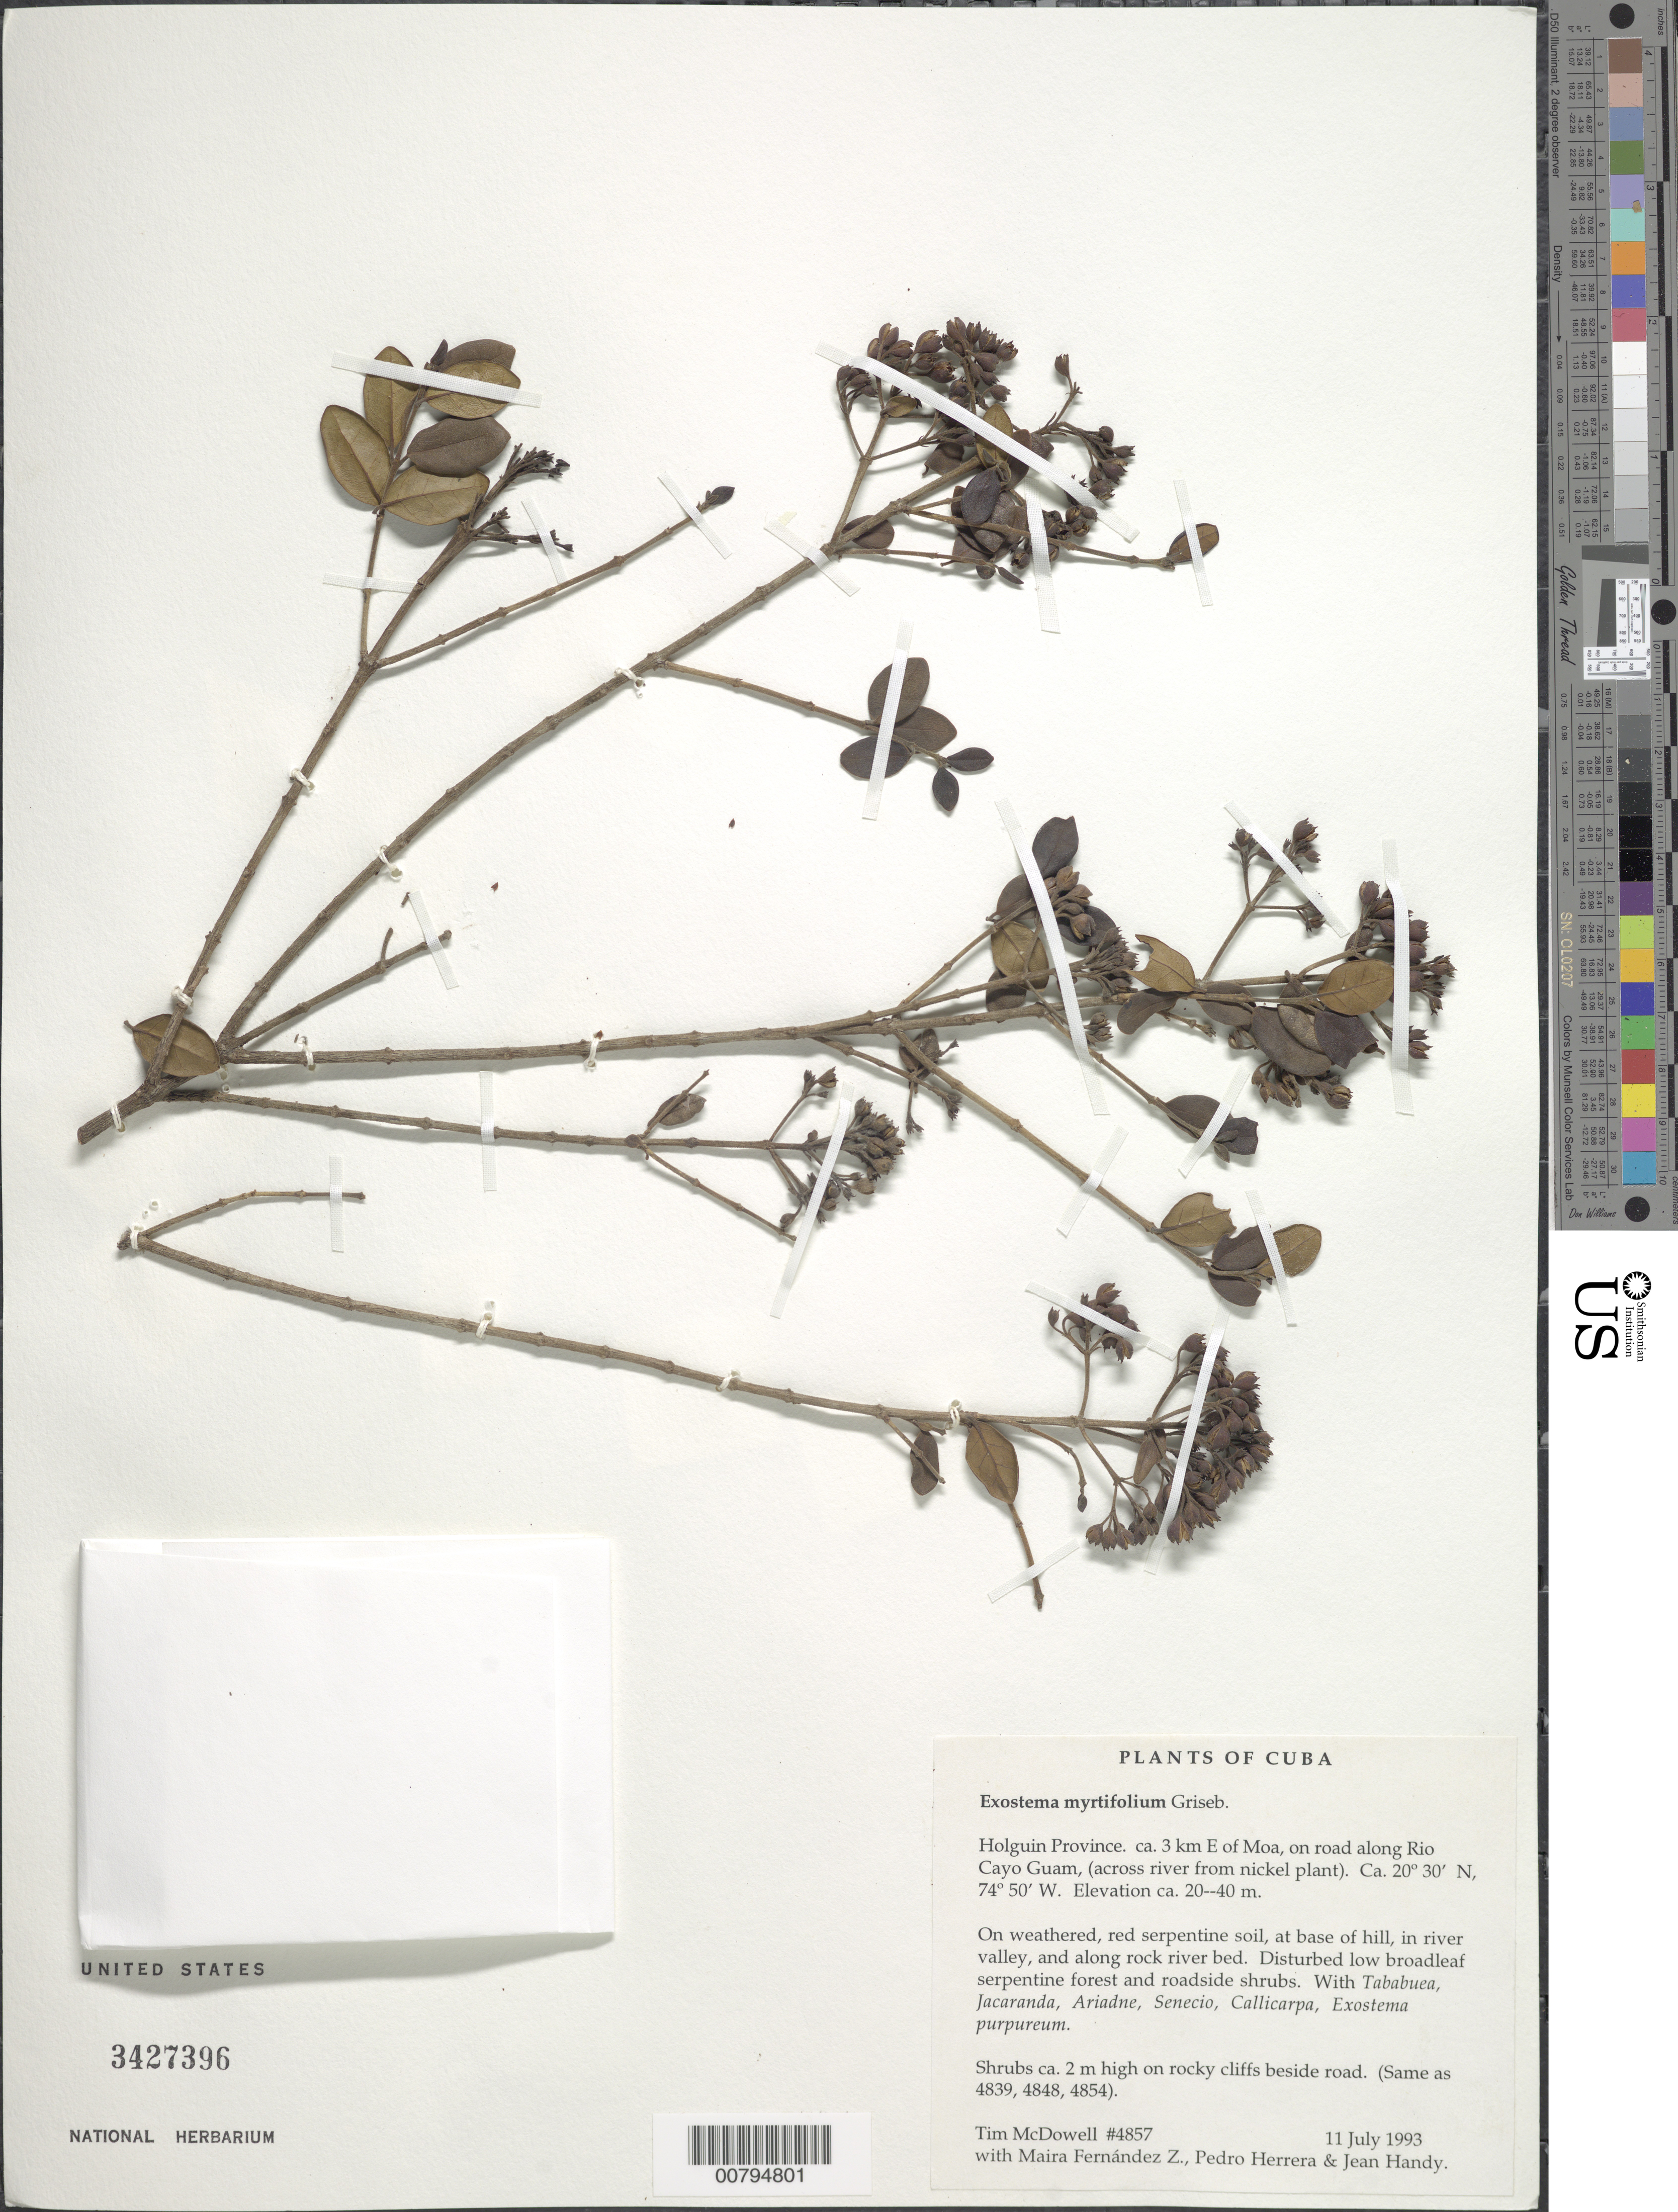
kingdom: Plantae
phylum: Tracheophyta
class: Magnoliopsida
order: Gentianales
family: Rubiaceae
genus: Exostema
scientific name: Exostema myrtifolium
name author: Griseb.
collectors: T. McDowell, M. Fernández Z., Herrera, P. & J. Handy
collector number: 4857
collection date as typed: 11 Jul 1993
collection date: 1993-07-11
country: Cuba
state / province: Holguin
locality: Ca. 3 km E of Moa, on road along Rio Cayo Guam across river from nickel plant). In river valley and along rock river bed.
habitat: On weathered red serpentine soil, on rocky cliffs beside road. Disturbed low broadleaf forest and roadside.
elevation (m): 20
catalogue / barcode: US 3427396